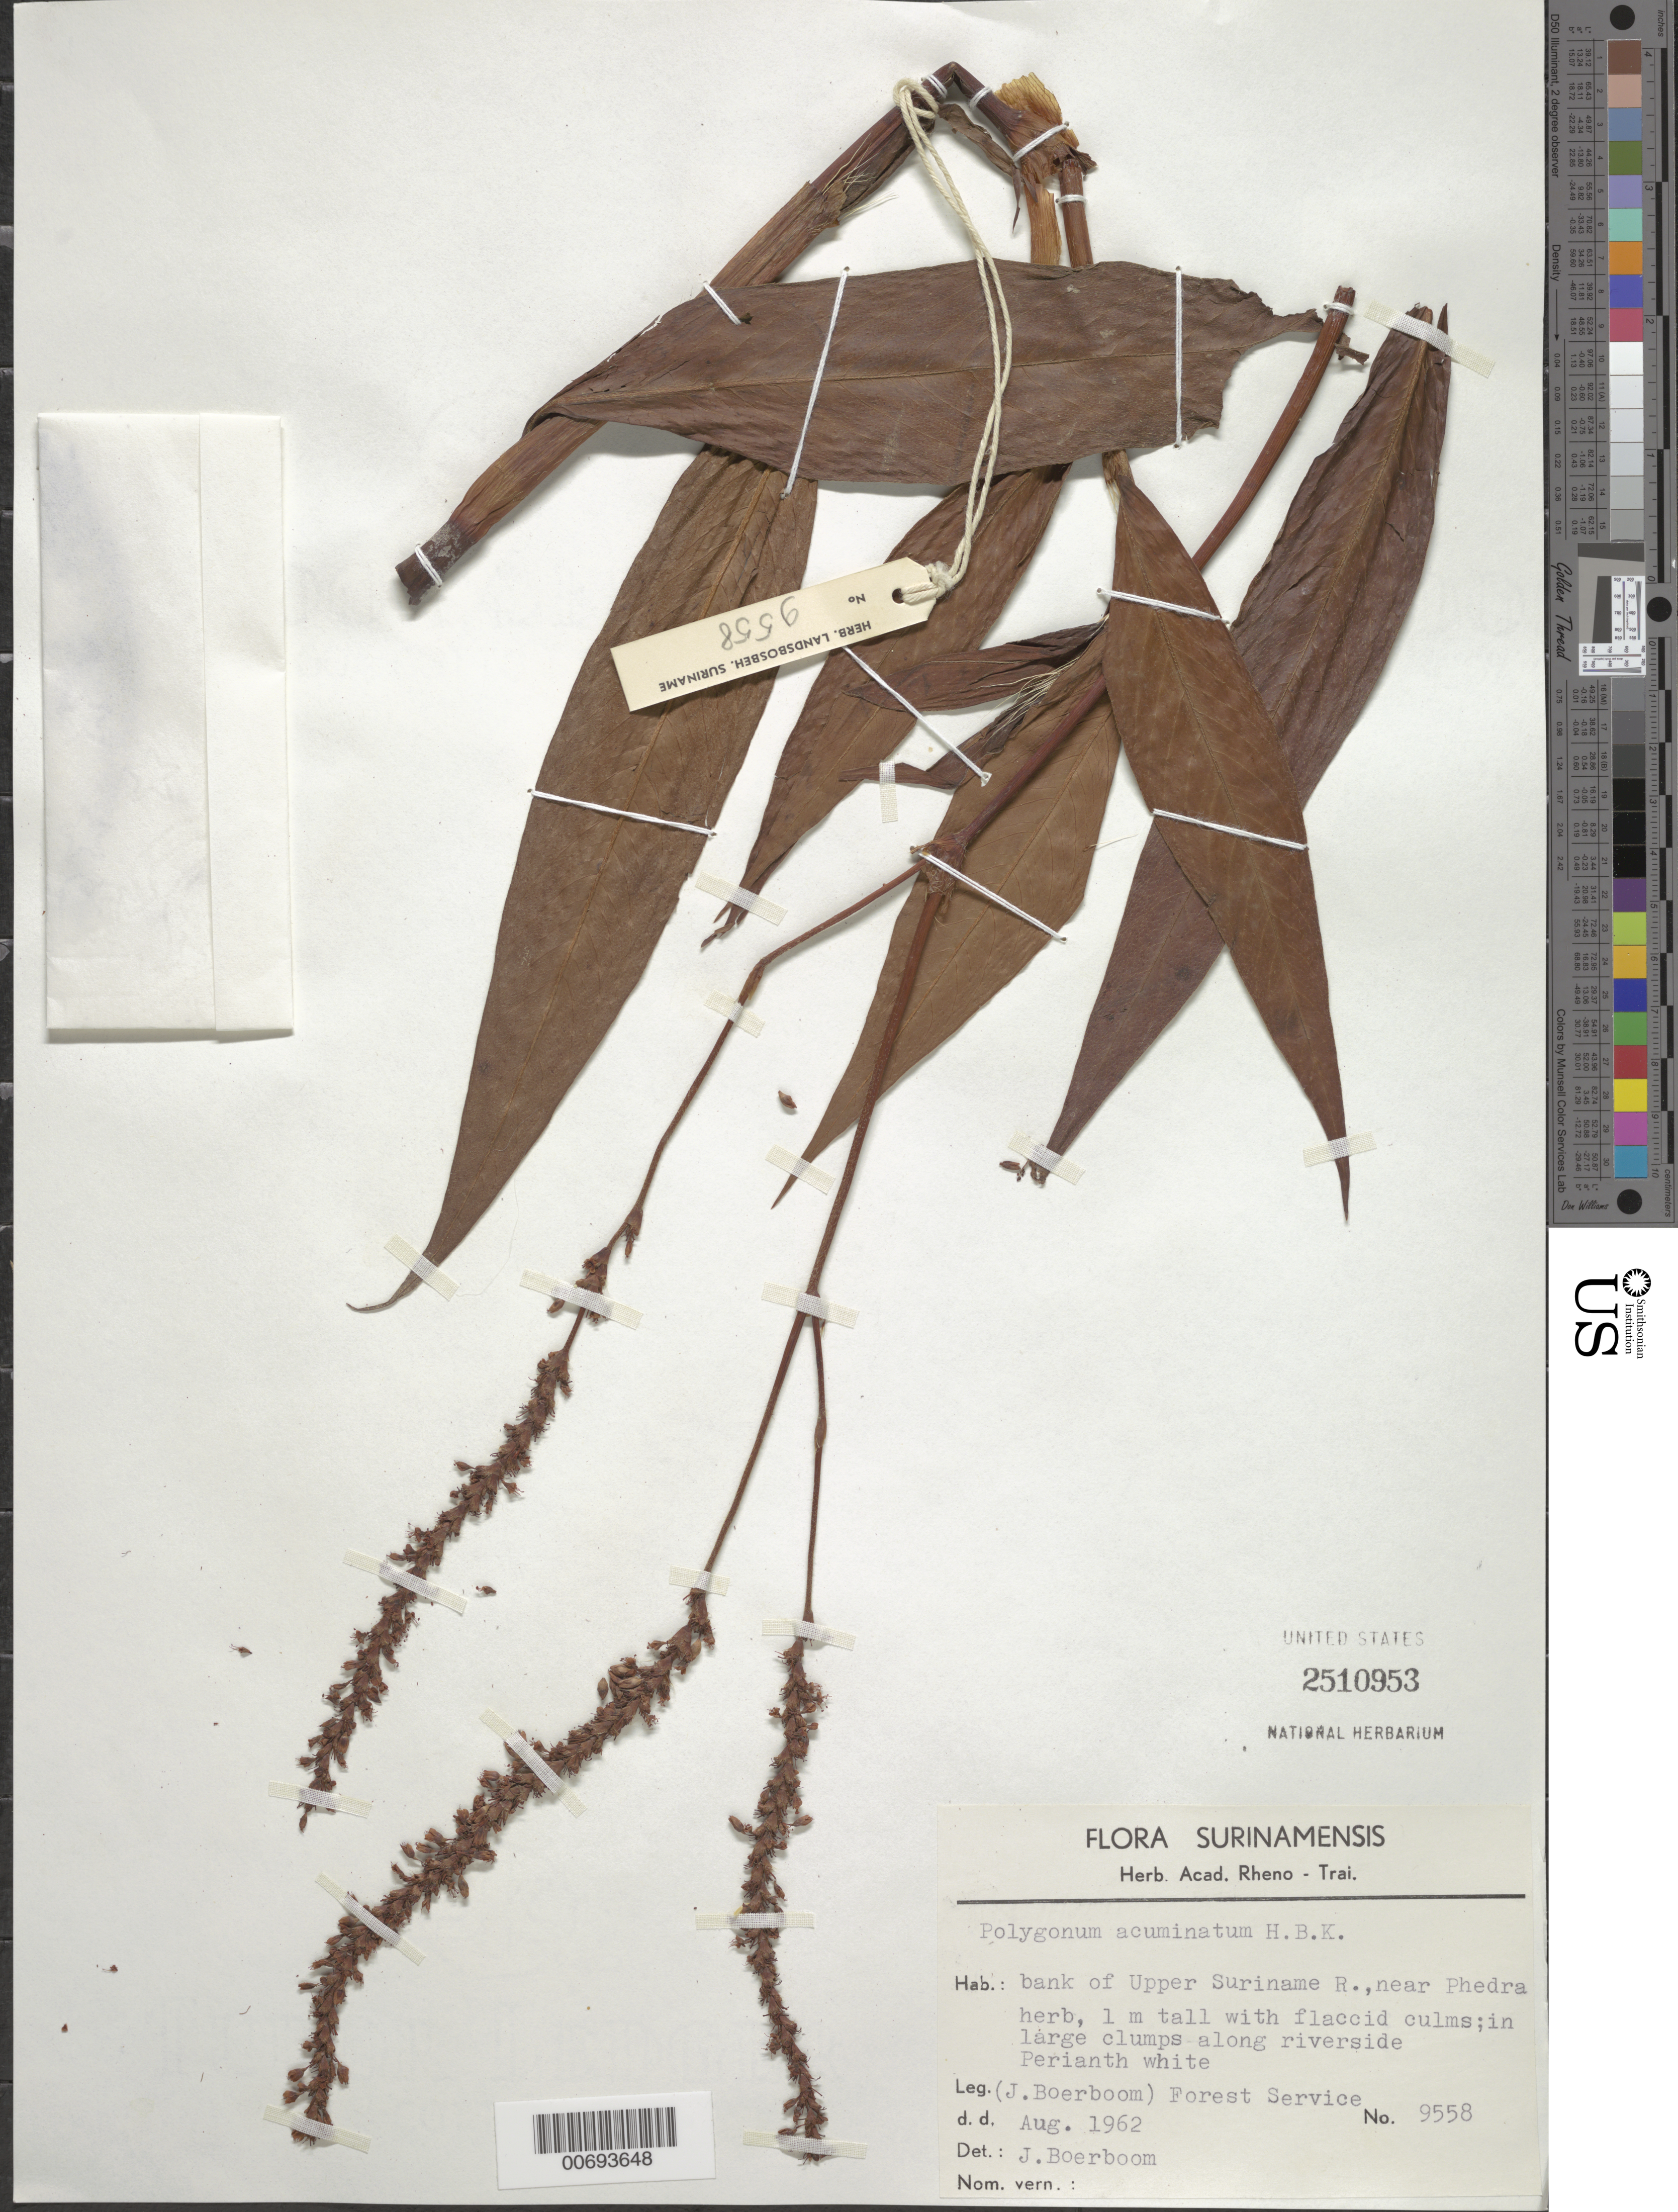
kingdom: Plantae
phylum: Tracheophyta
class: Magnoliopsida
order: Caryophyllales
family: Polygonaceae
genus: Polygonum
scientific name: Polygonum acuminatum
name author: Kunth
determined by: Boerboom, J.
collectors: J. Boerboom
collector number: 9558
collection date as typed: Aug-62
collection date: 1962-08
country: Suriname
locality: Bank of Upper Suriname R., near Phedra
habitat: Bank of river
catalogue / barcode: US 2510953